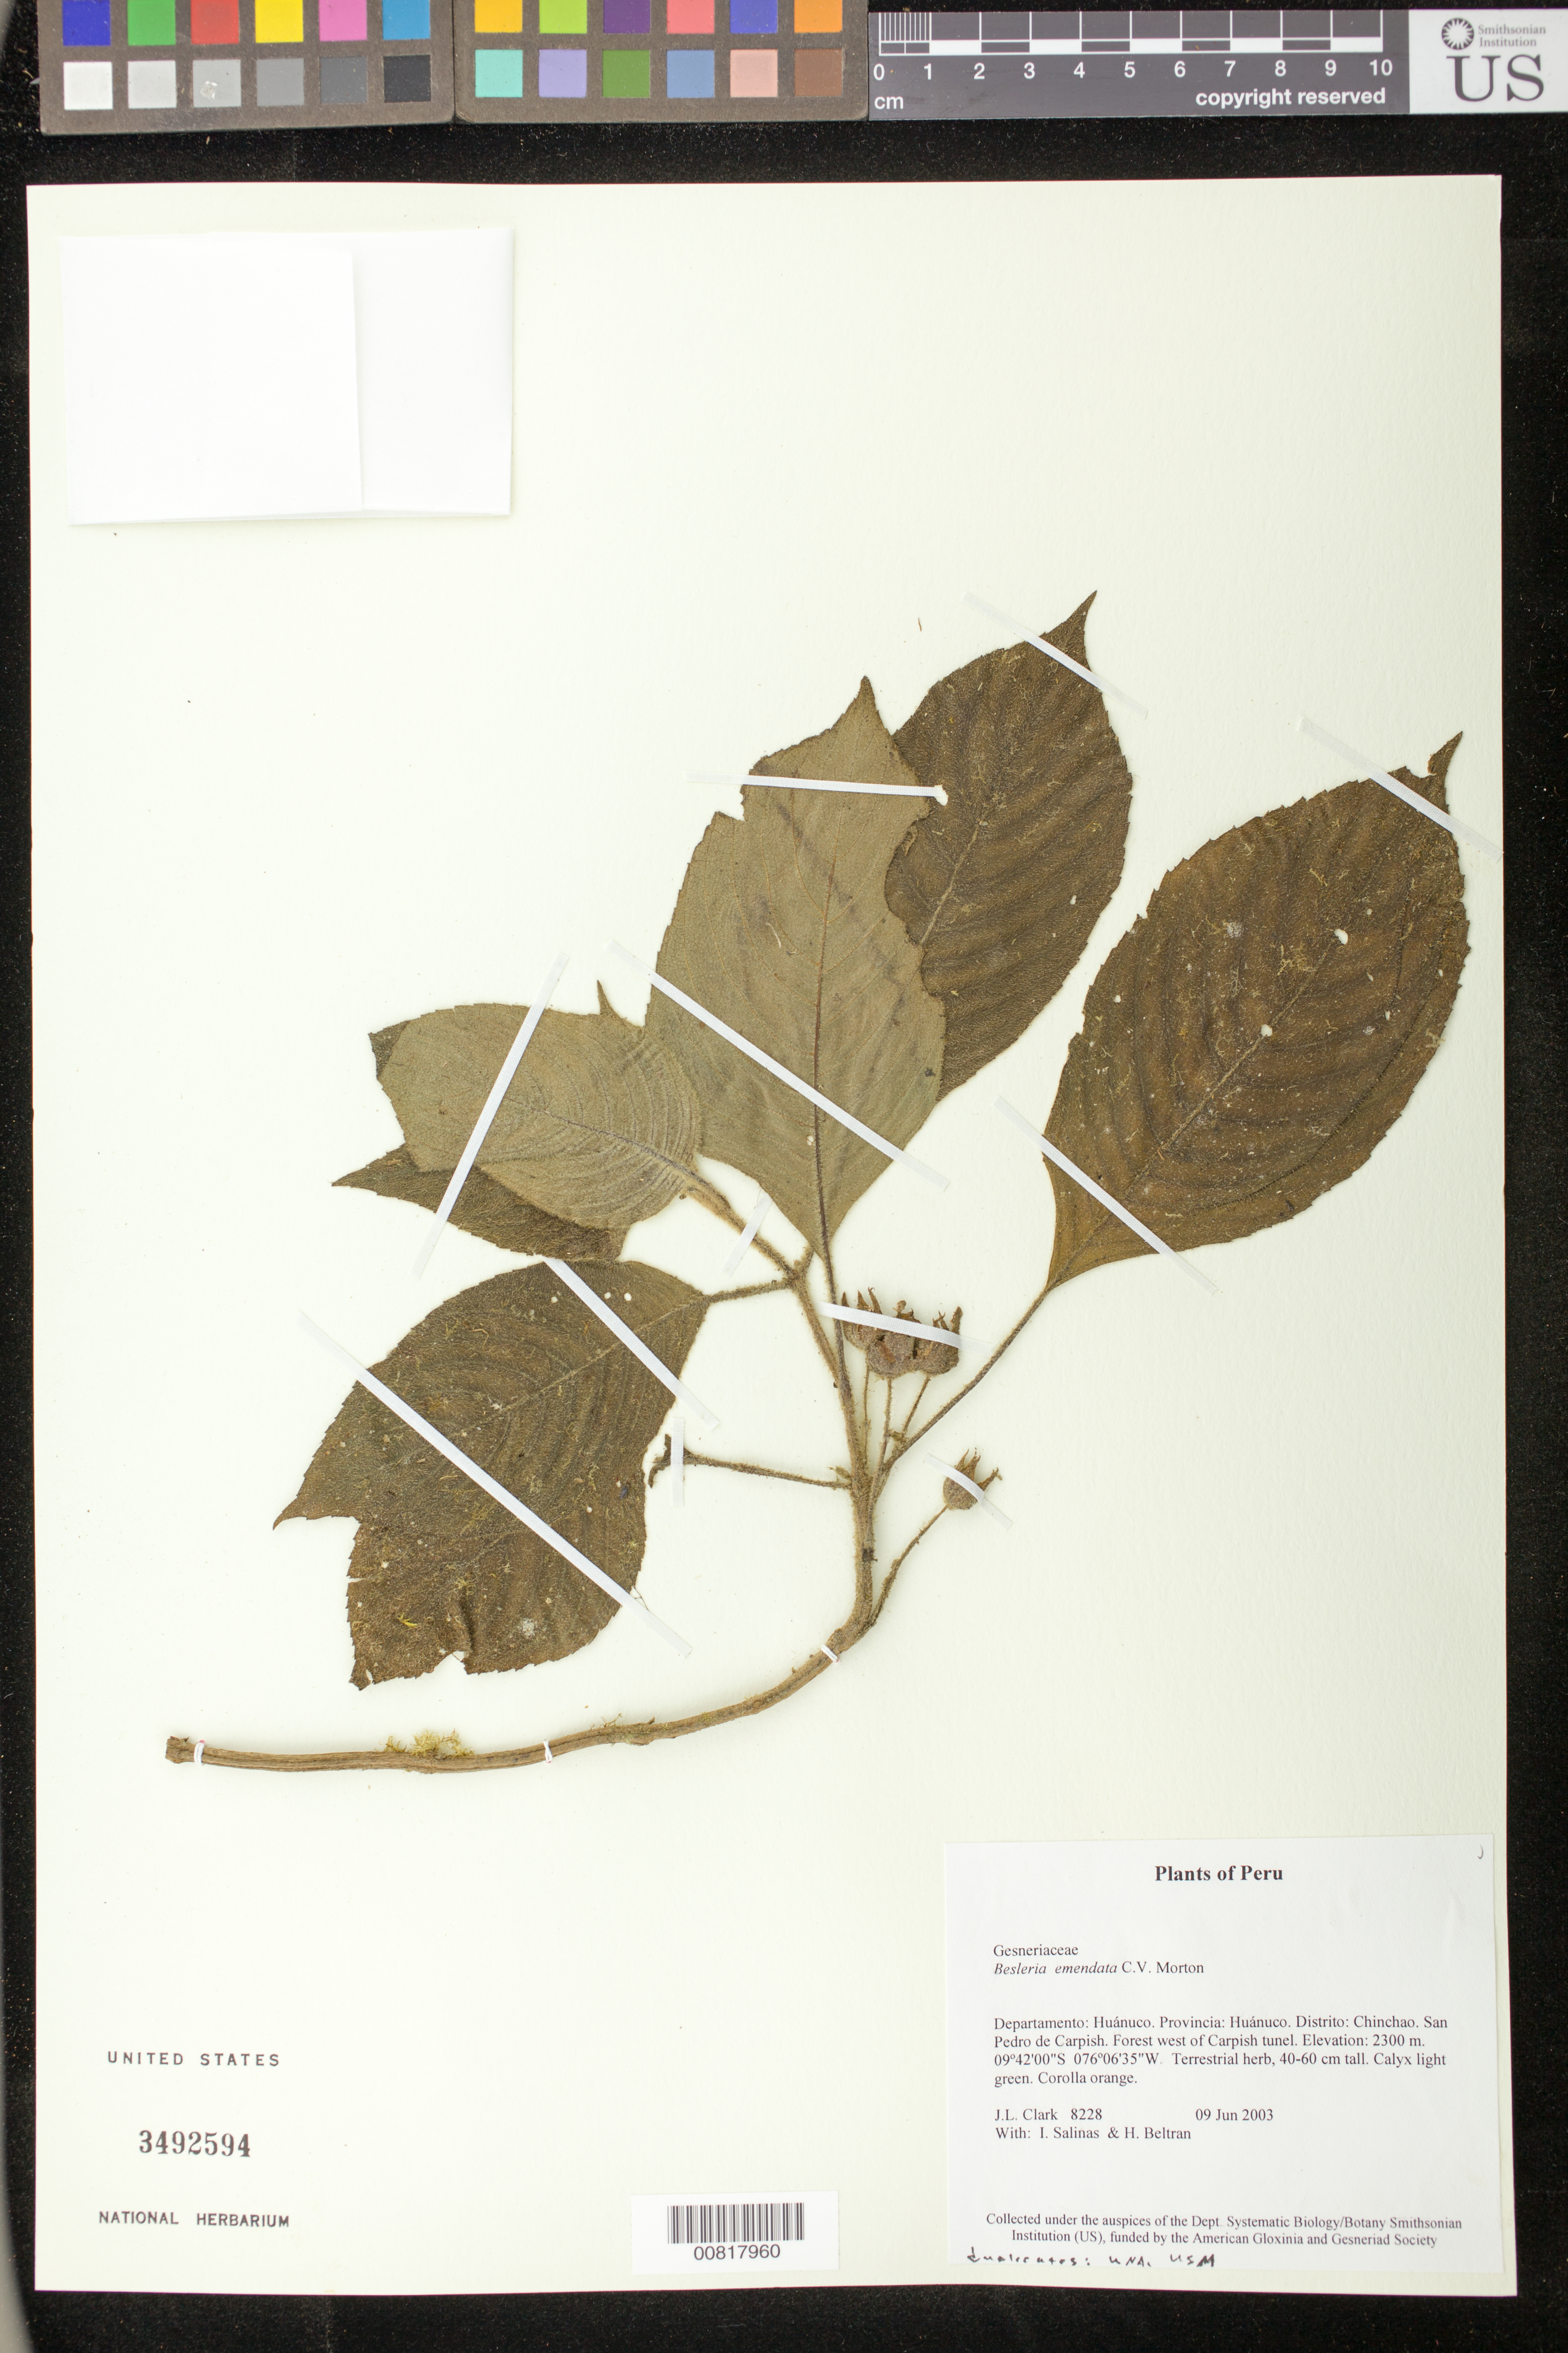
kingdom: Plantae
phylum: Tracheophyta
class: Magnoliopsida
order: Lamiales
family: Gesneriaceae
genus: Besleria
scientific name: Besleria emendata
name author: C.V. Morton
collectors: J. L. Clark, I. Salinas & H. Beltran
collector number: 8228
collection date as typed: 09 Jun 2003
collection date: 2003-06-09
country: Peru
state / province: Huánuco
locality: Huánuco. Distrito: Chinchao. San Pedro de Carpish. Forest west of Carpish tunel.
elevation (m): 2300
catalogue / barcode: US 3492594